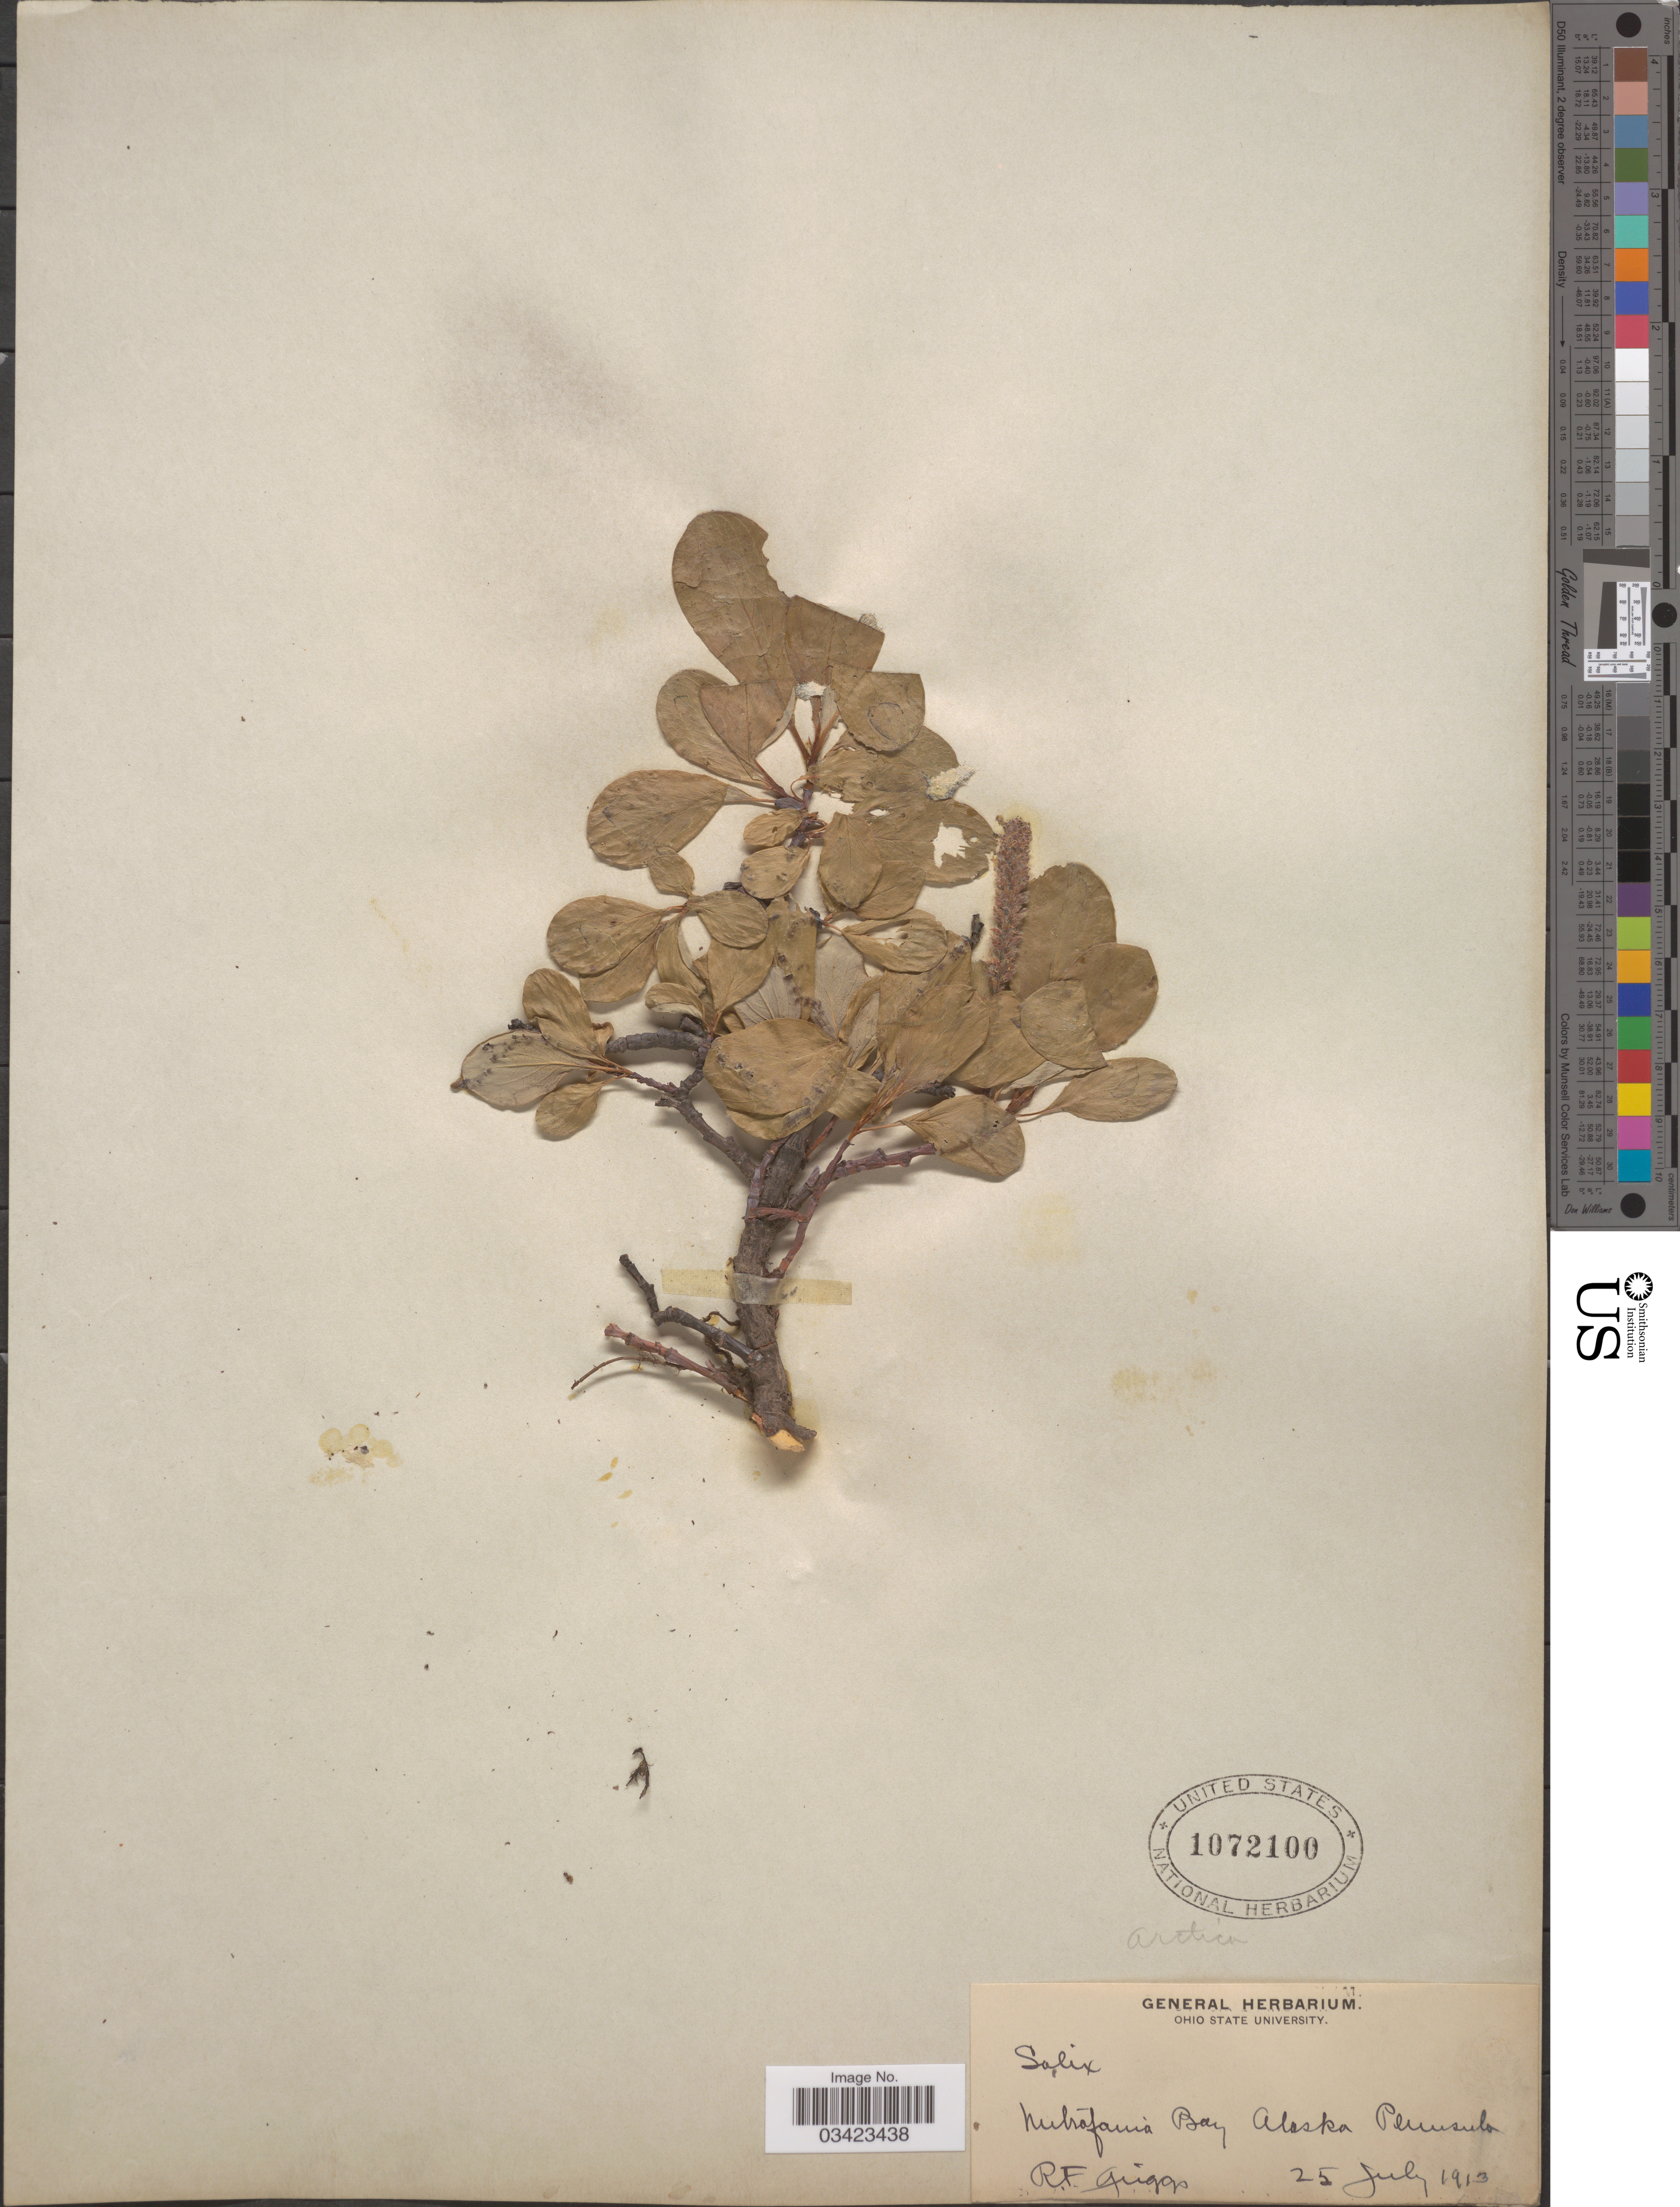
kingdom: Plantae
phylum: Tracheophyta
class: Magnoliopsida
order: Malpighiales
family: Salicaceae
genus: Salix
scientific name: Salix arctica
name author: Pall.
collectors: R. F. Griggs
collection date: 1913-07-25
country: United States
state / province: Alaska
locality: Mitrofania Bay, Alaska Peninsula.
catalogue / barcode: US 1072100